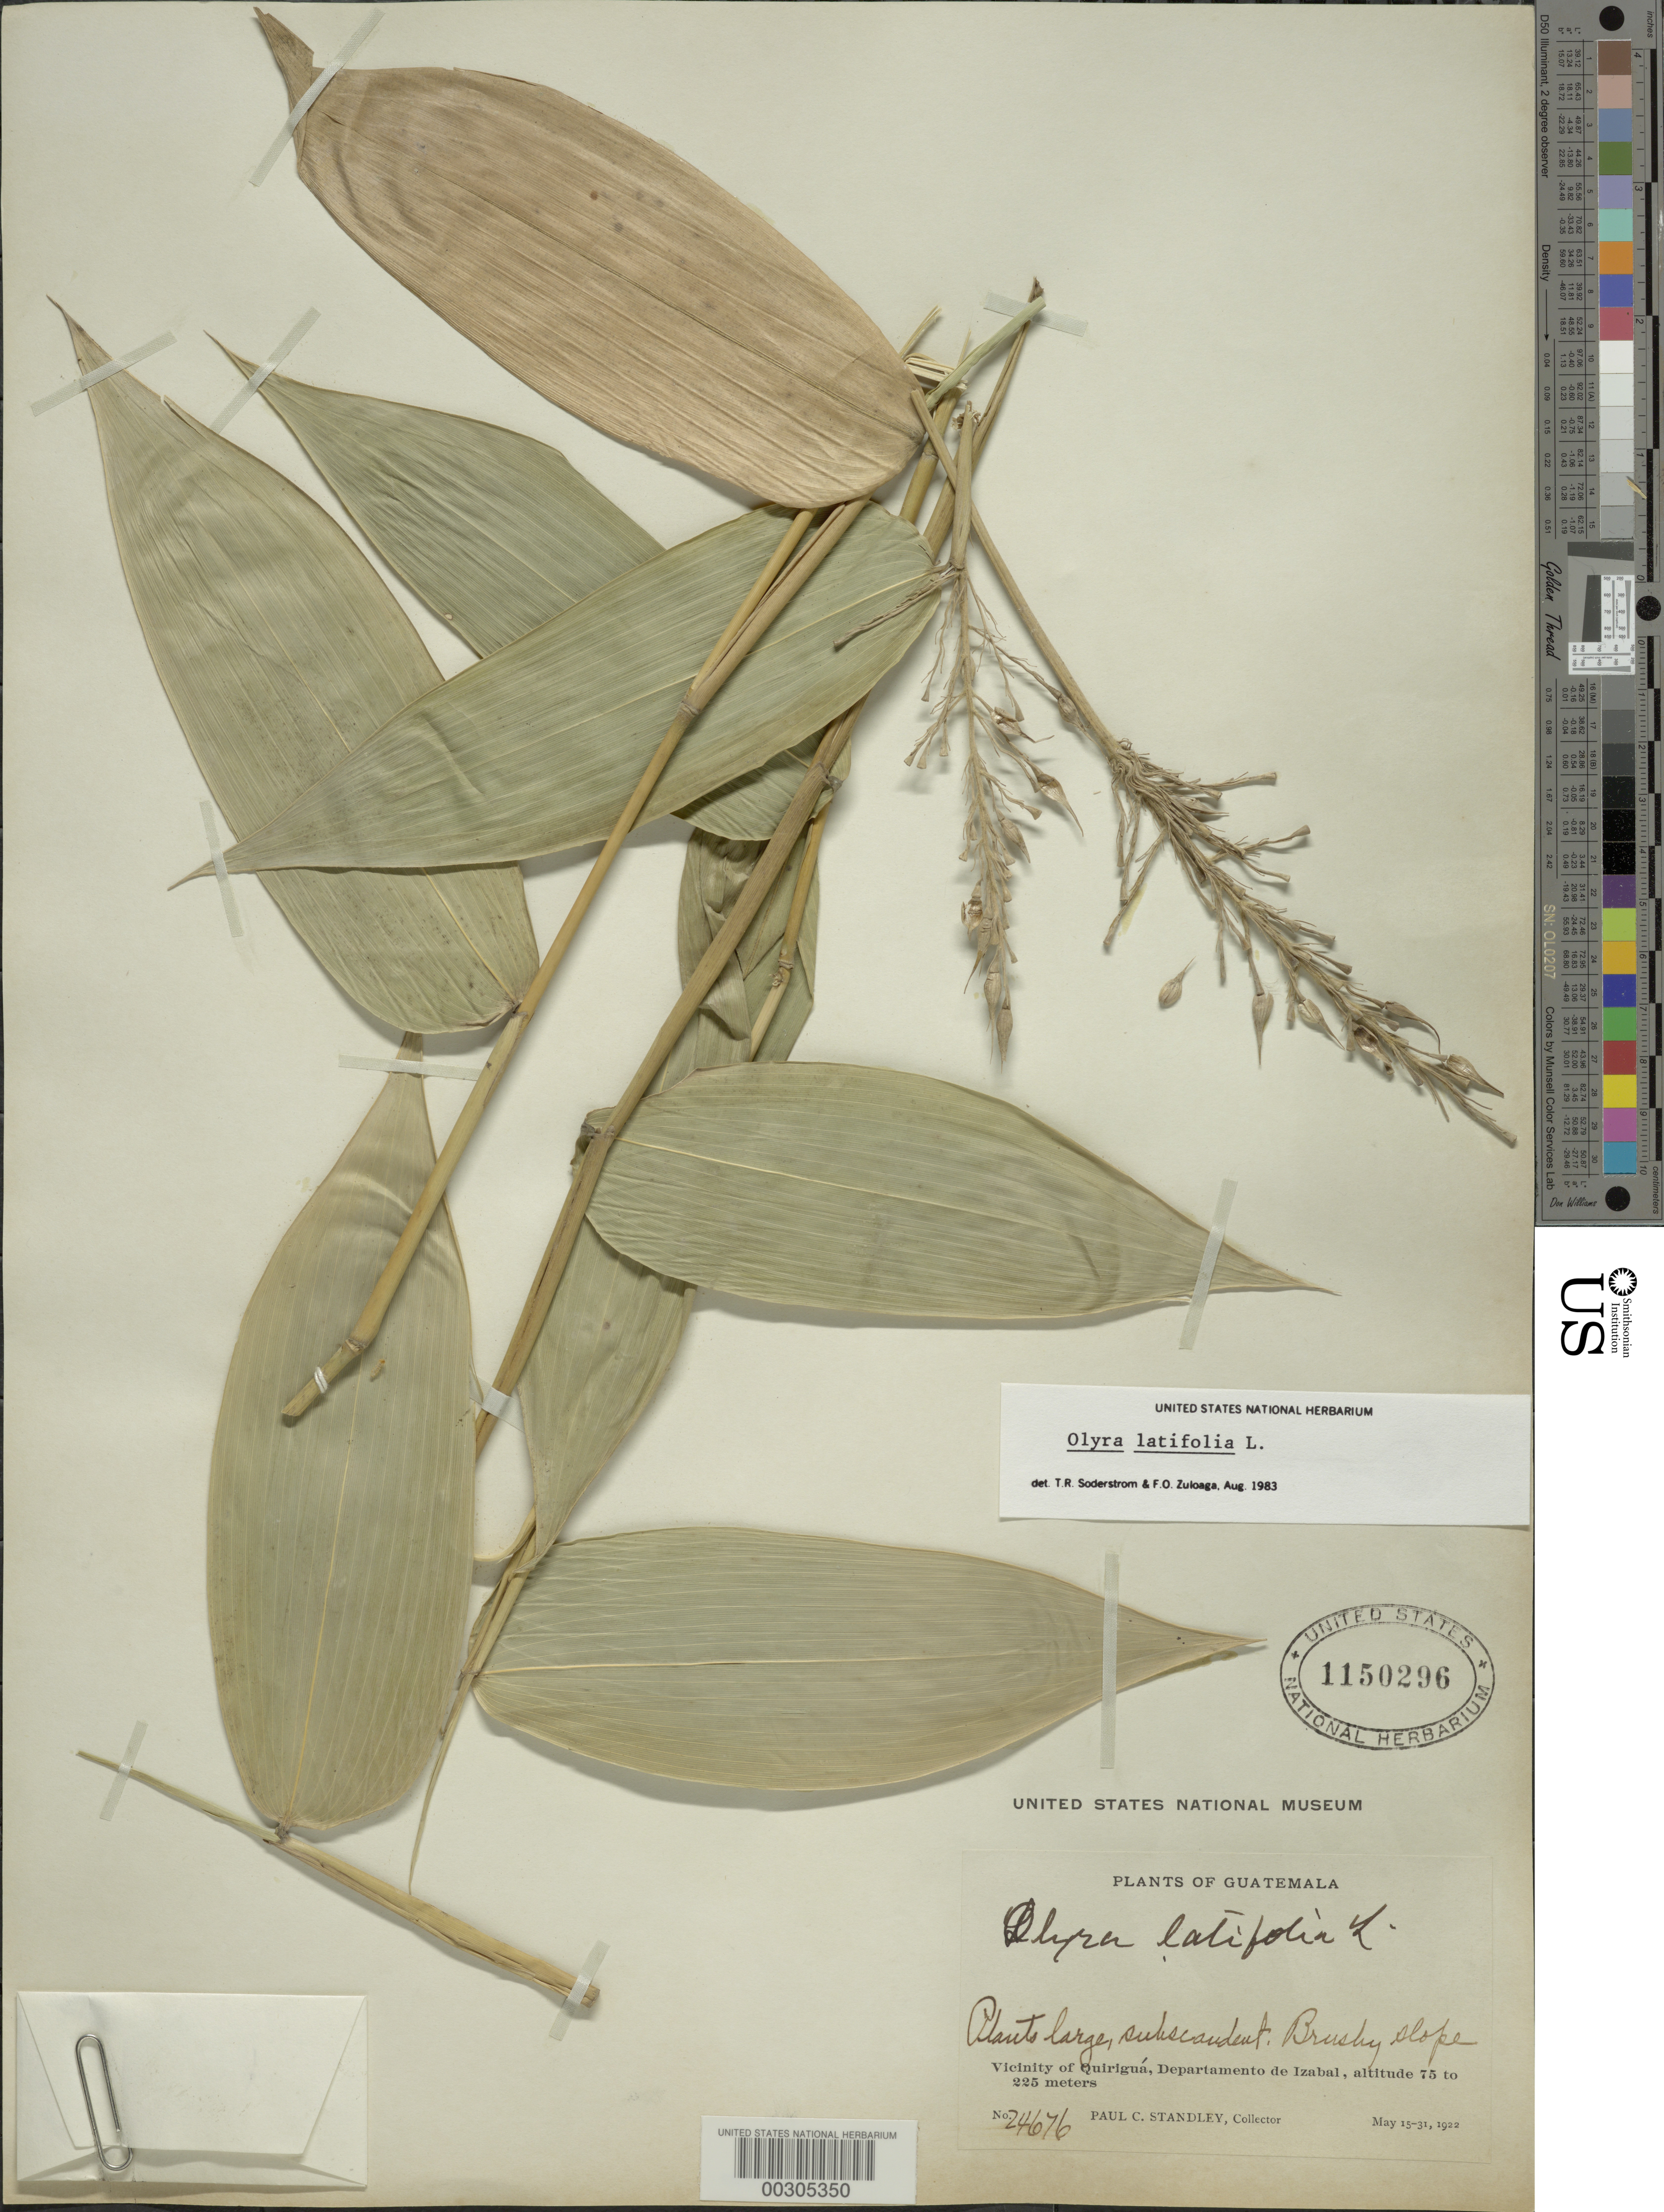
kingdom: Plantae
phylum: Tracheophyta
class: Liliopsida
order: Poales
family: Poaceae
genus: Olyra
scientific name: Olyra latifolia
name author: L.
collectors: P. C. Standley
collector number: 24676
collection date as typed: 15 May 1922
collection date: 1922-05-15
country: Guatemala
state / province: Izabal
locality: Quiriguá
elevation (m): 75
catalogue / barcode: US 1150296